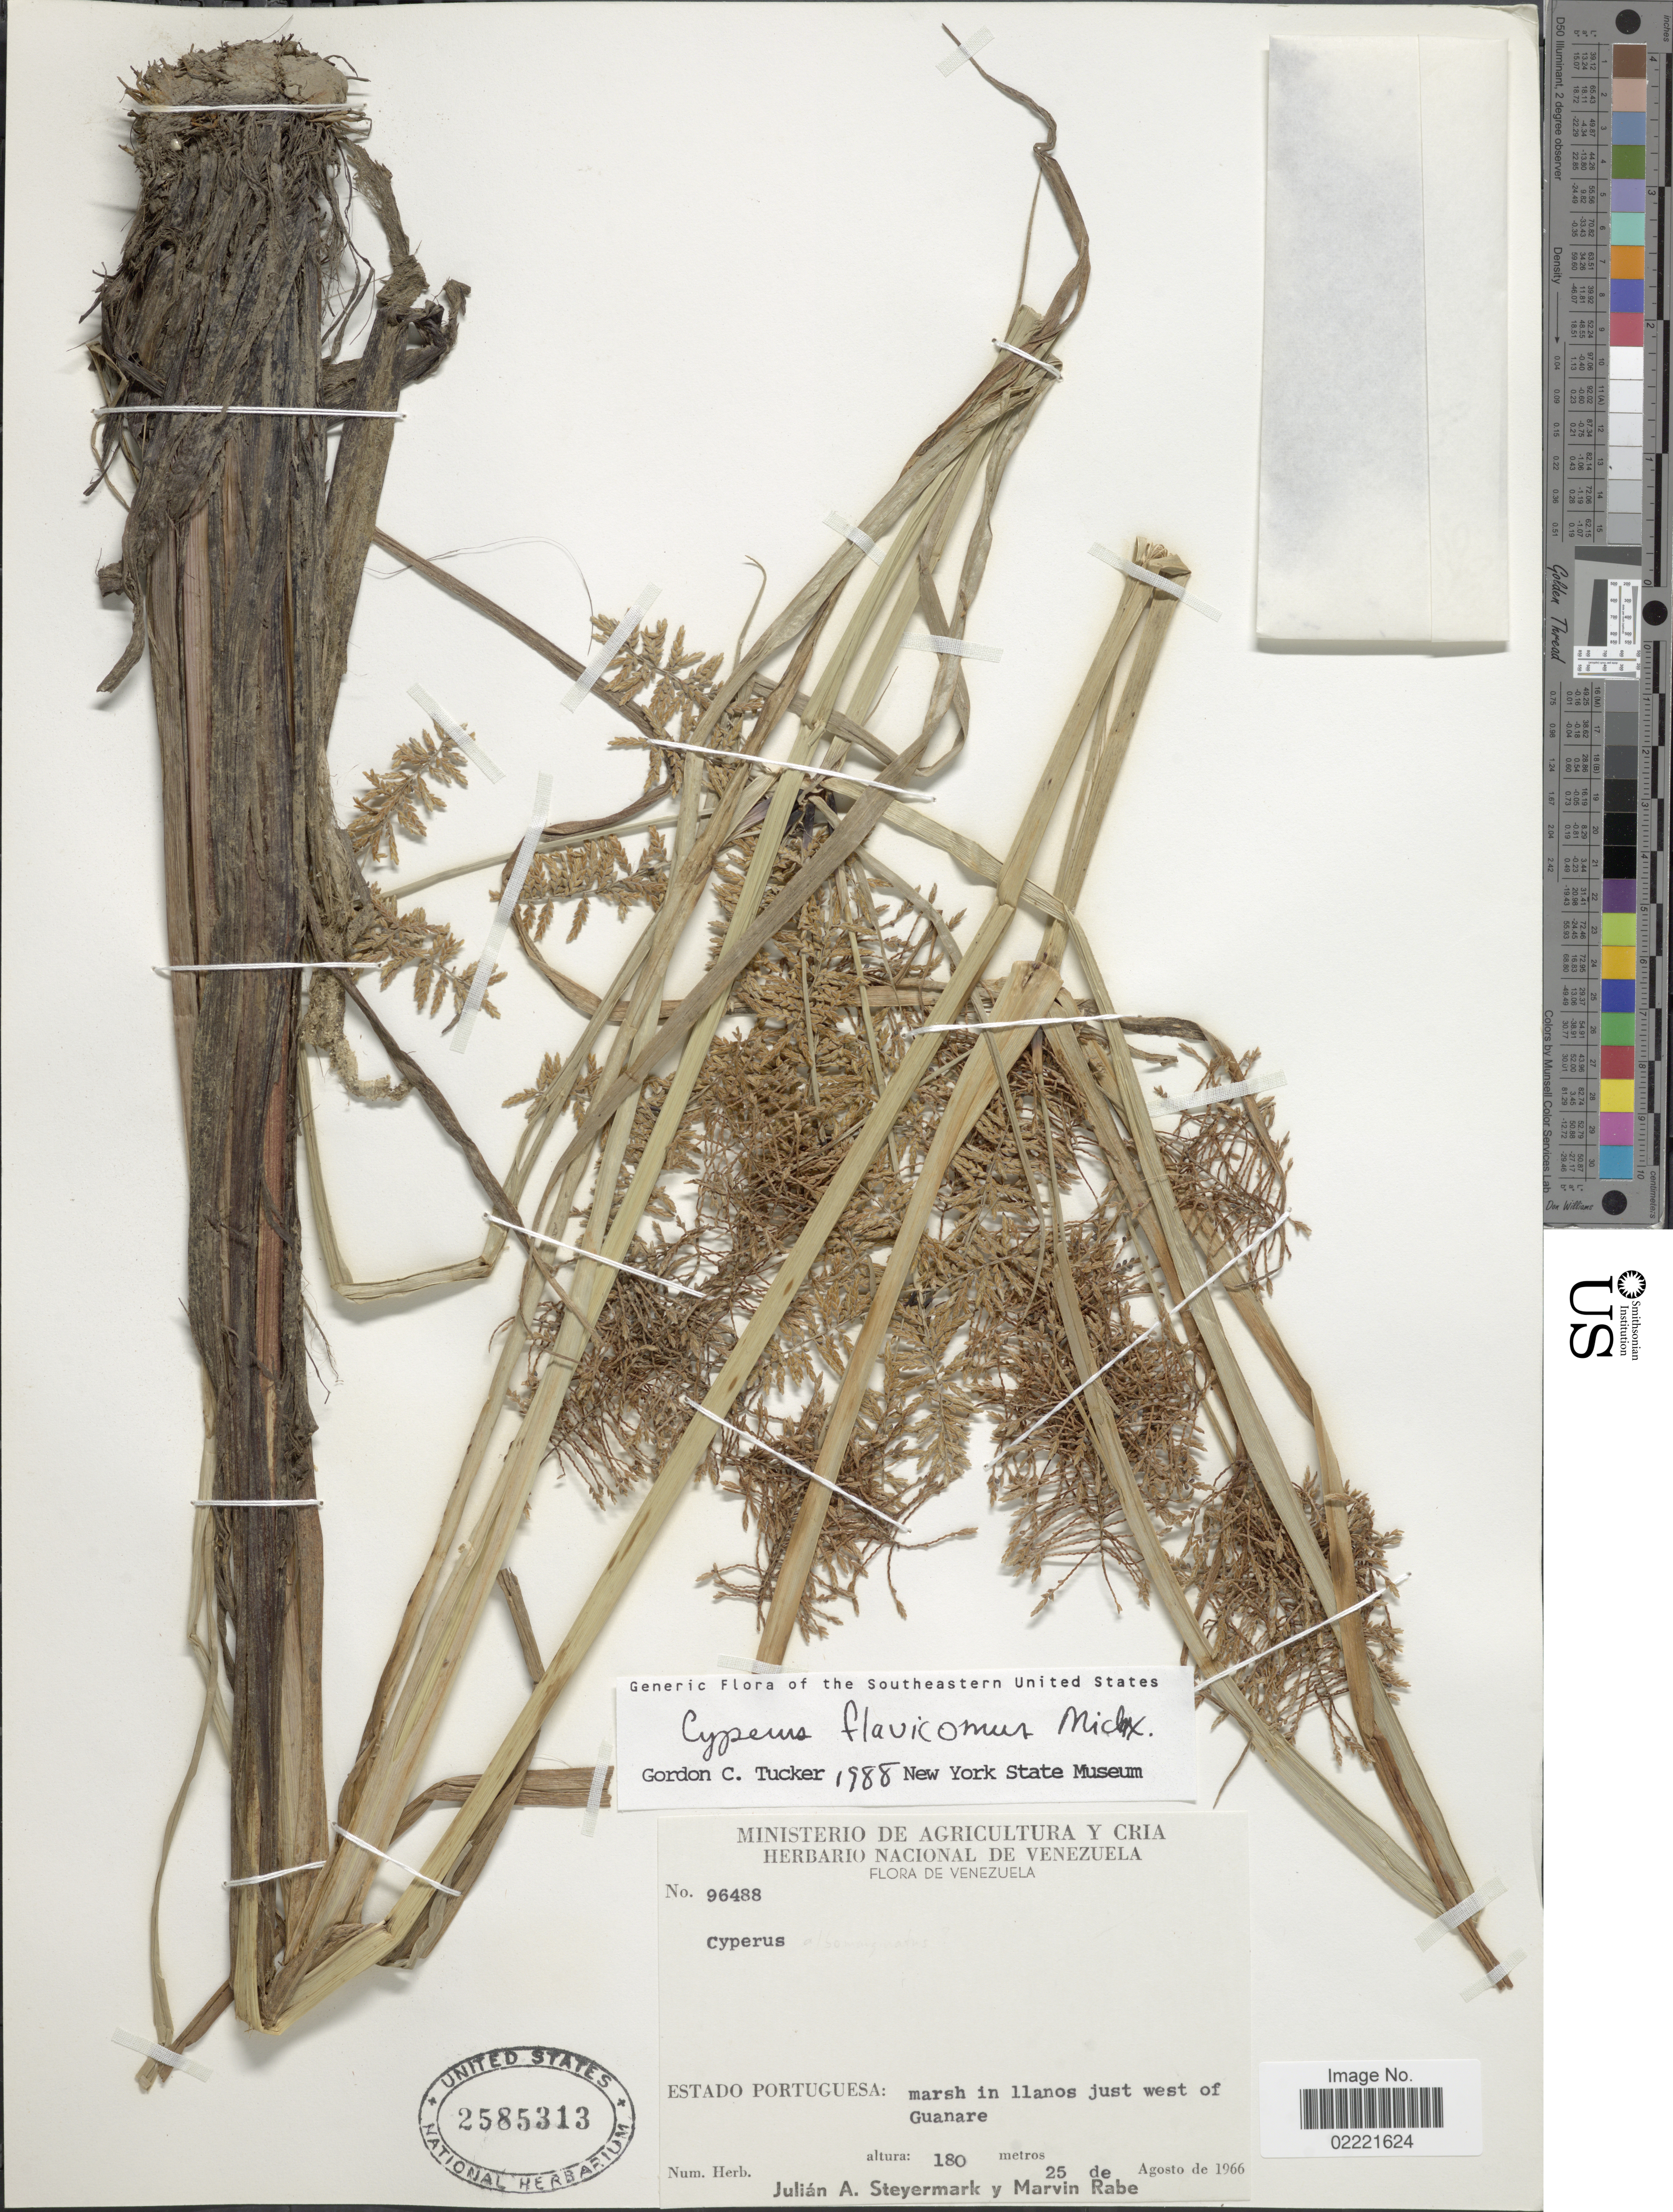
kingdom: Plantae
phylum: Tracheophyta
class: Liliopsida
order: Poales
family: Cyperaceae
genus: Cyperus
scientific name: Cyperus flavicomus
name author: Michx.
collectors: J. Steyermark & M. Rabe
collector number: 96488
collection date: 1966-08-25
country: Venezuela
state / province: Portuguesa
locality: Estado Portuguesa: marsh in llanos just west of Guanare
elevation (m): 180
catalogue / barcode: US 2585313